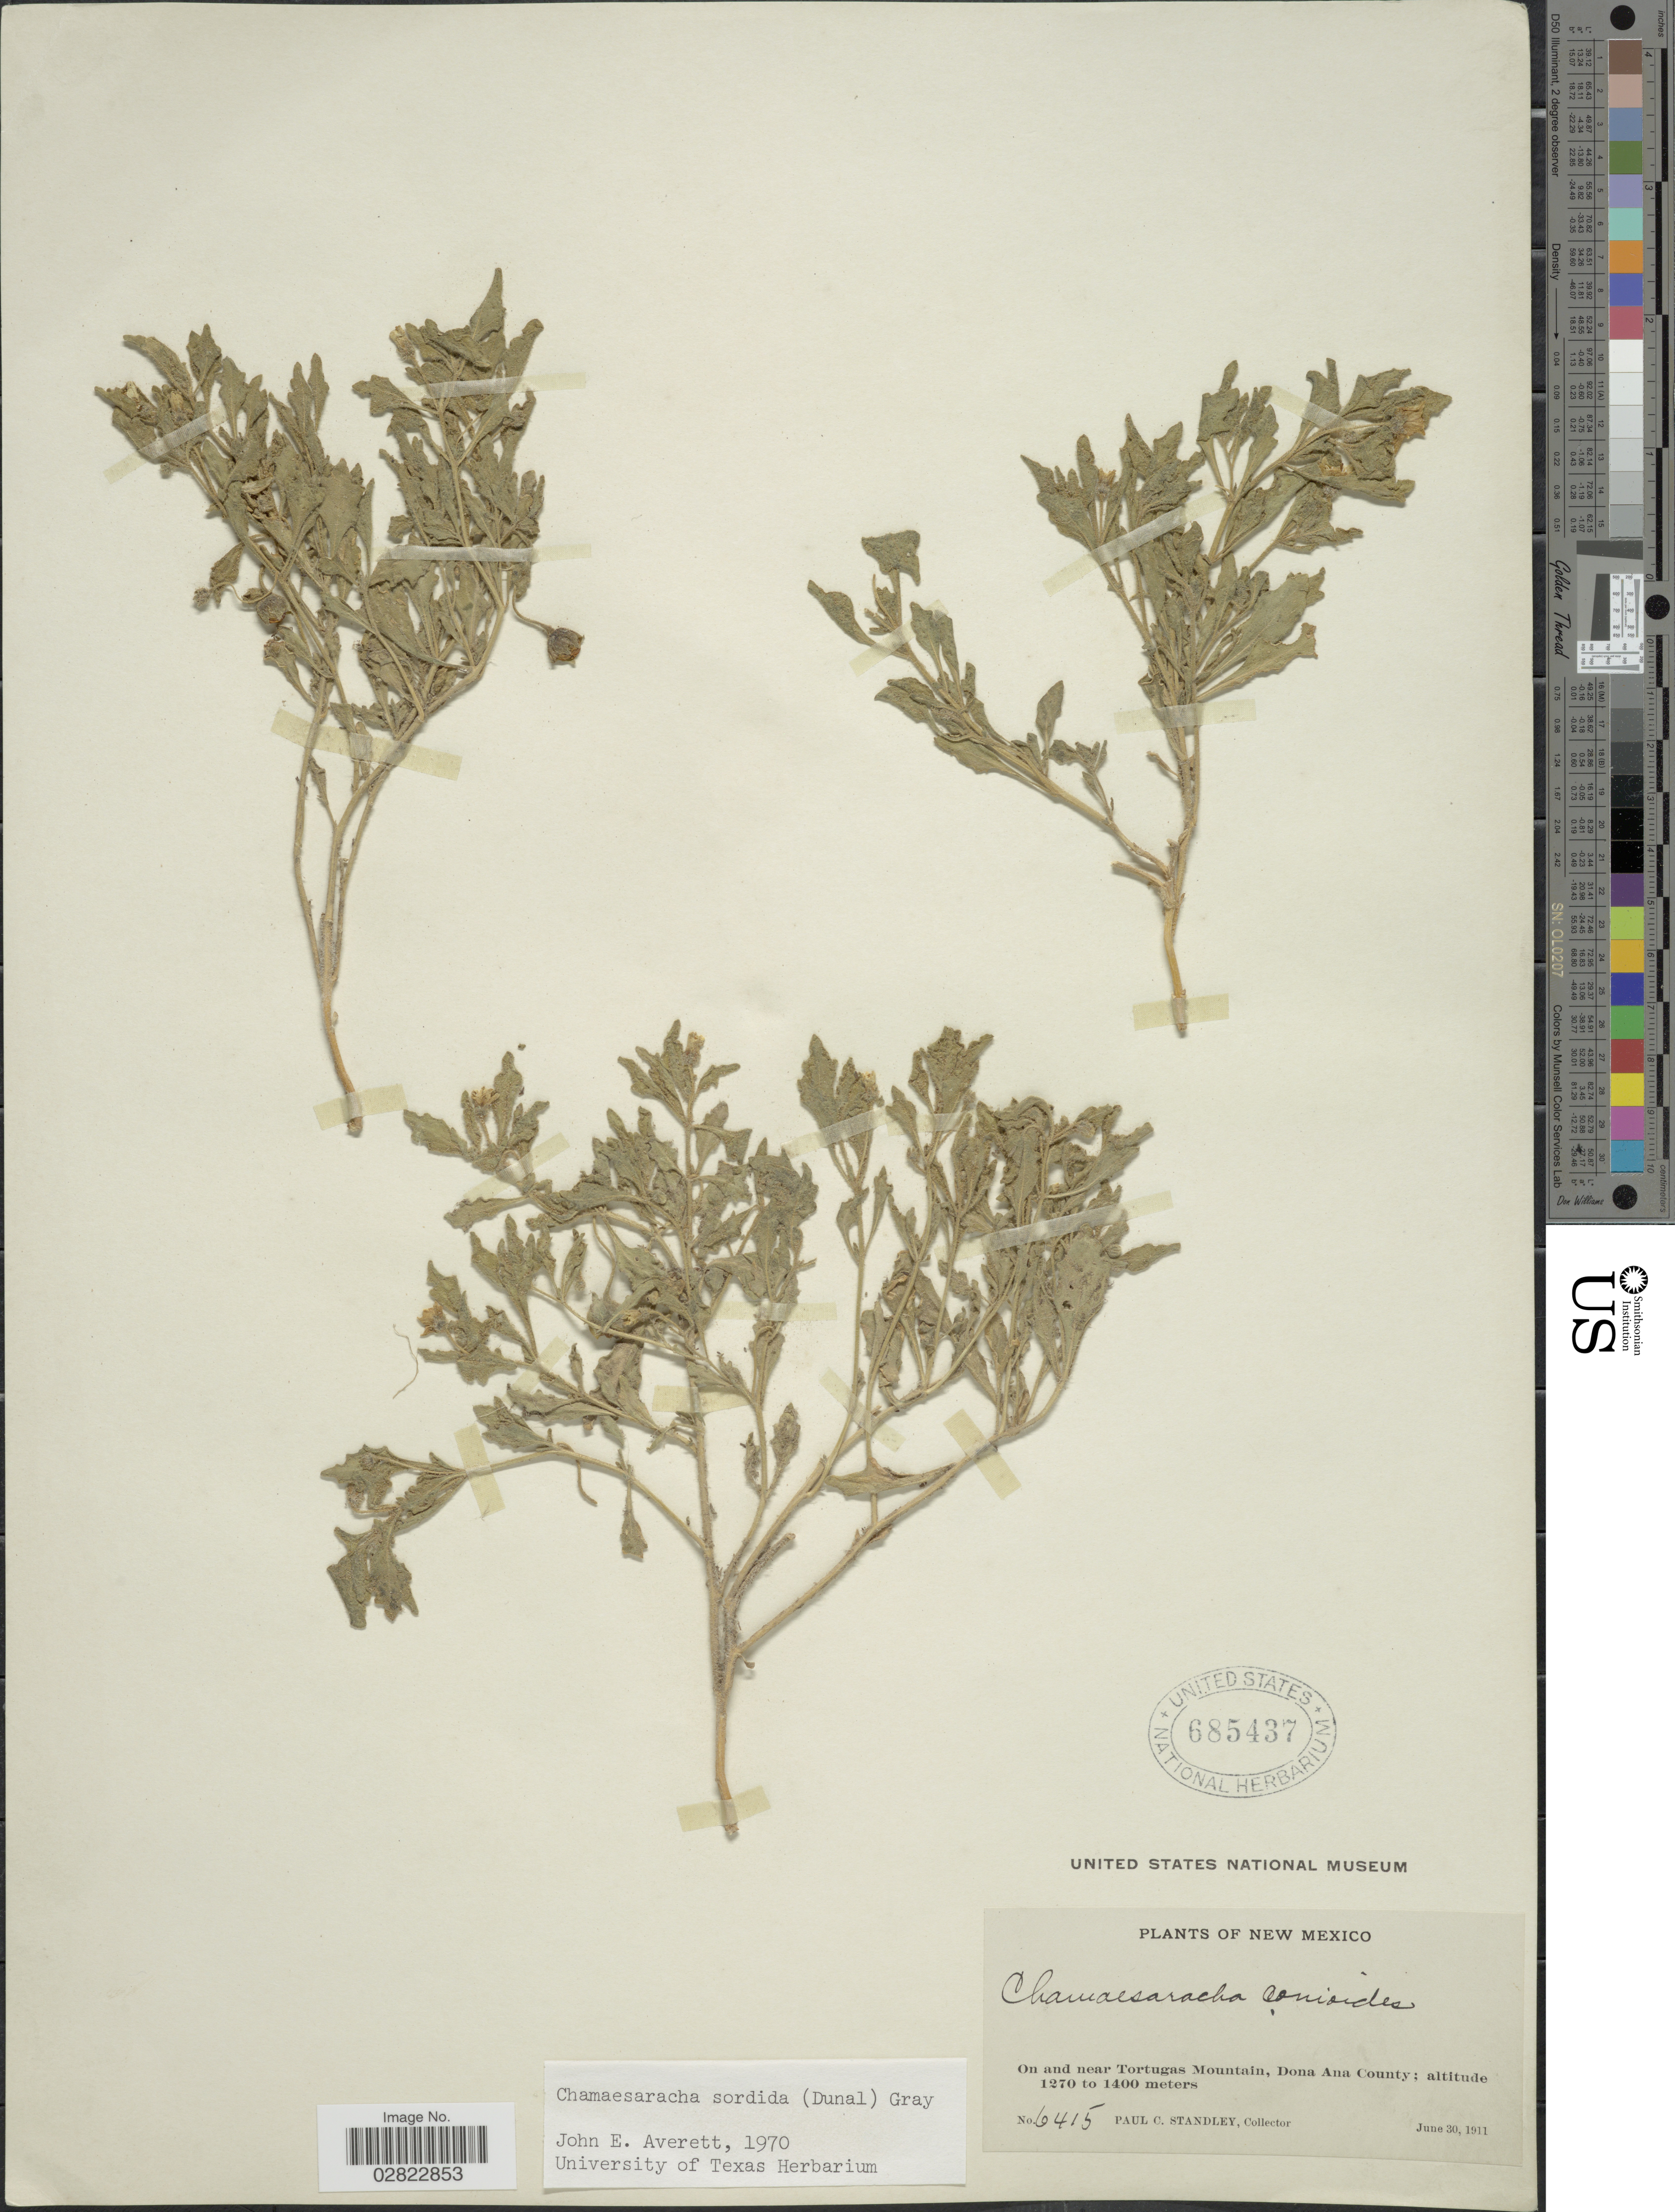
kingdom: Plantae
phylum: Tracheophyta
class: Magnoliopsida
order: Solanales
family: Solanaceae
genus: Chamaesaracha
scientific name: Chamaesaracha sordida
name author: (Dunal) S.F. Gray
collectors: P. C. Standley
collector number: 6415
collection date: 1911-06-30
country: United States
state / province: New Mexico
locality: On and near Tortugas Mountain, Dona Ana County.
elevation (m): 1270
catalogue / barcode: US 685437